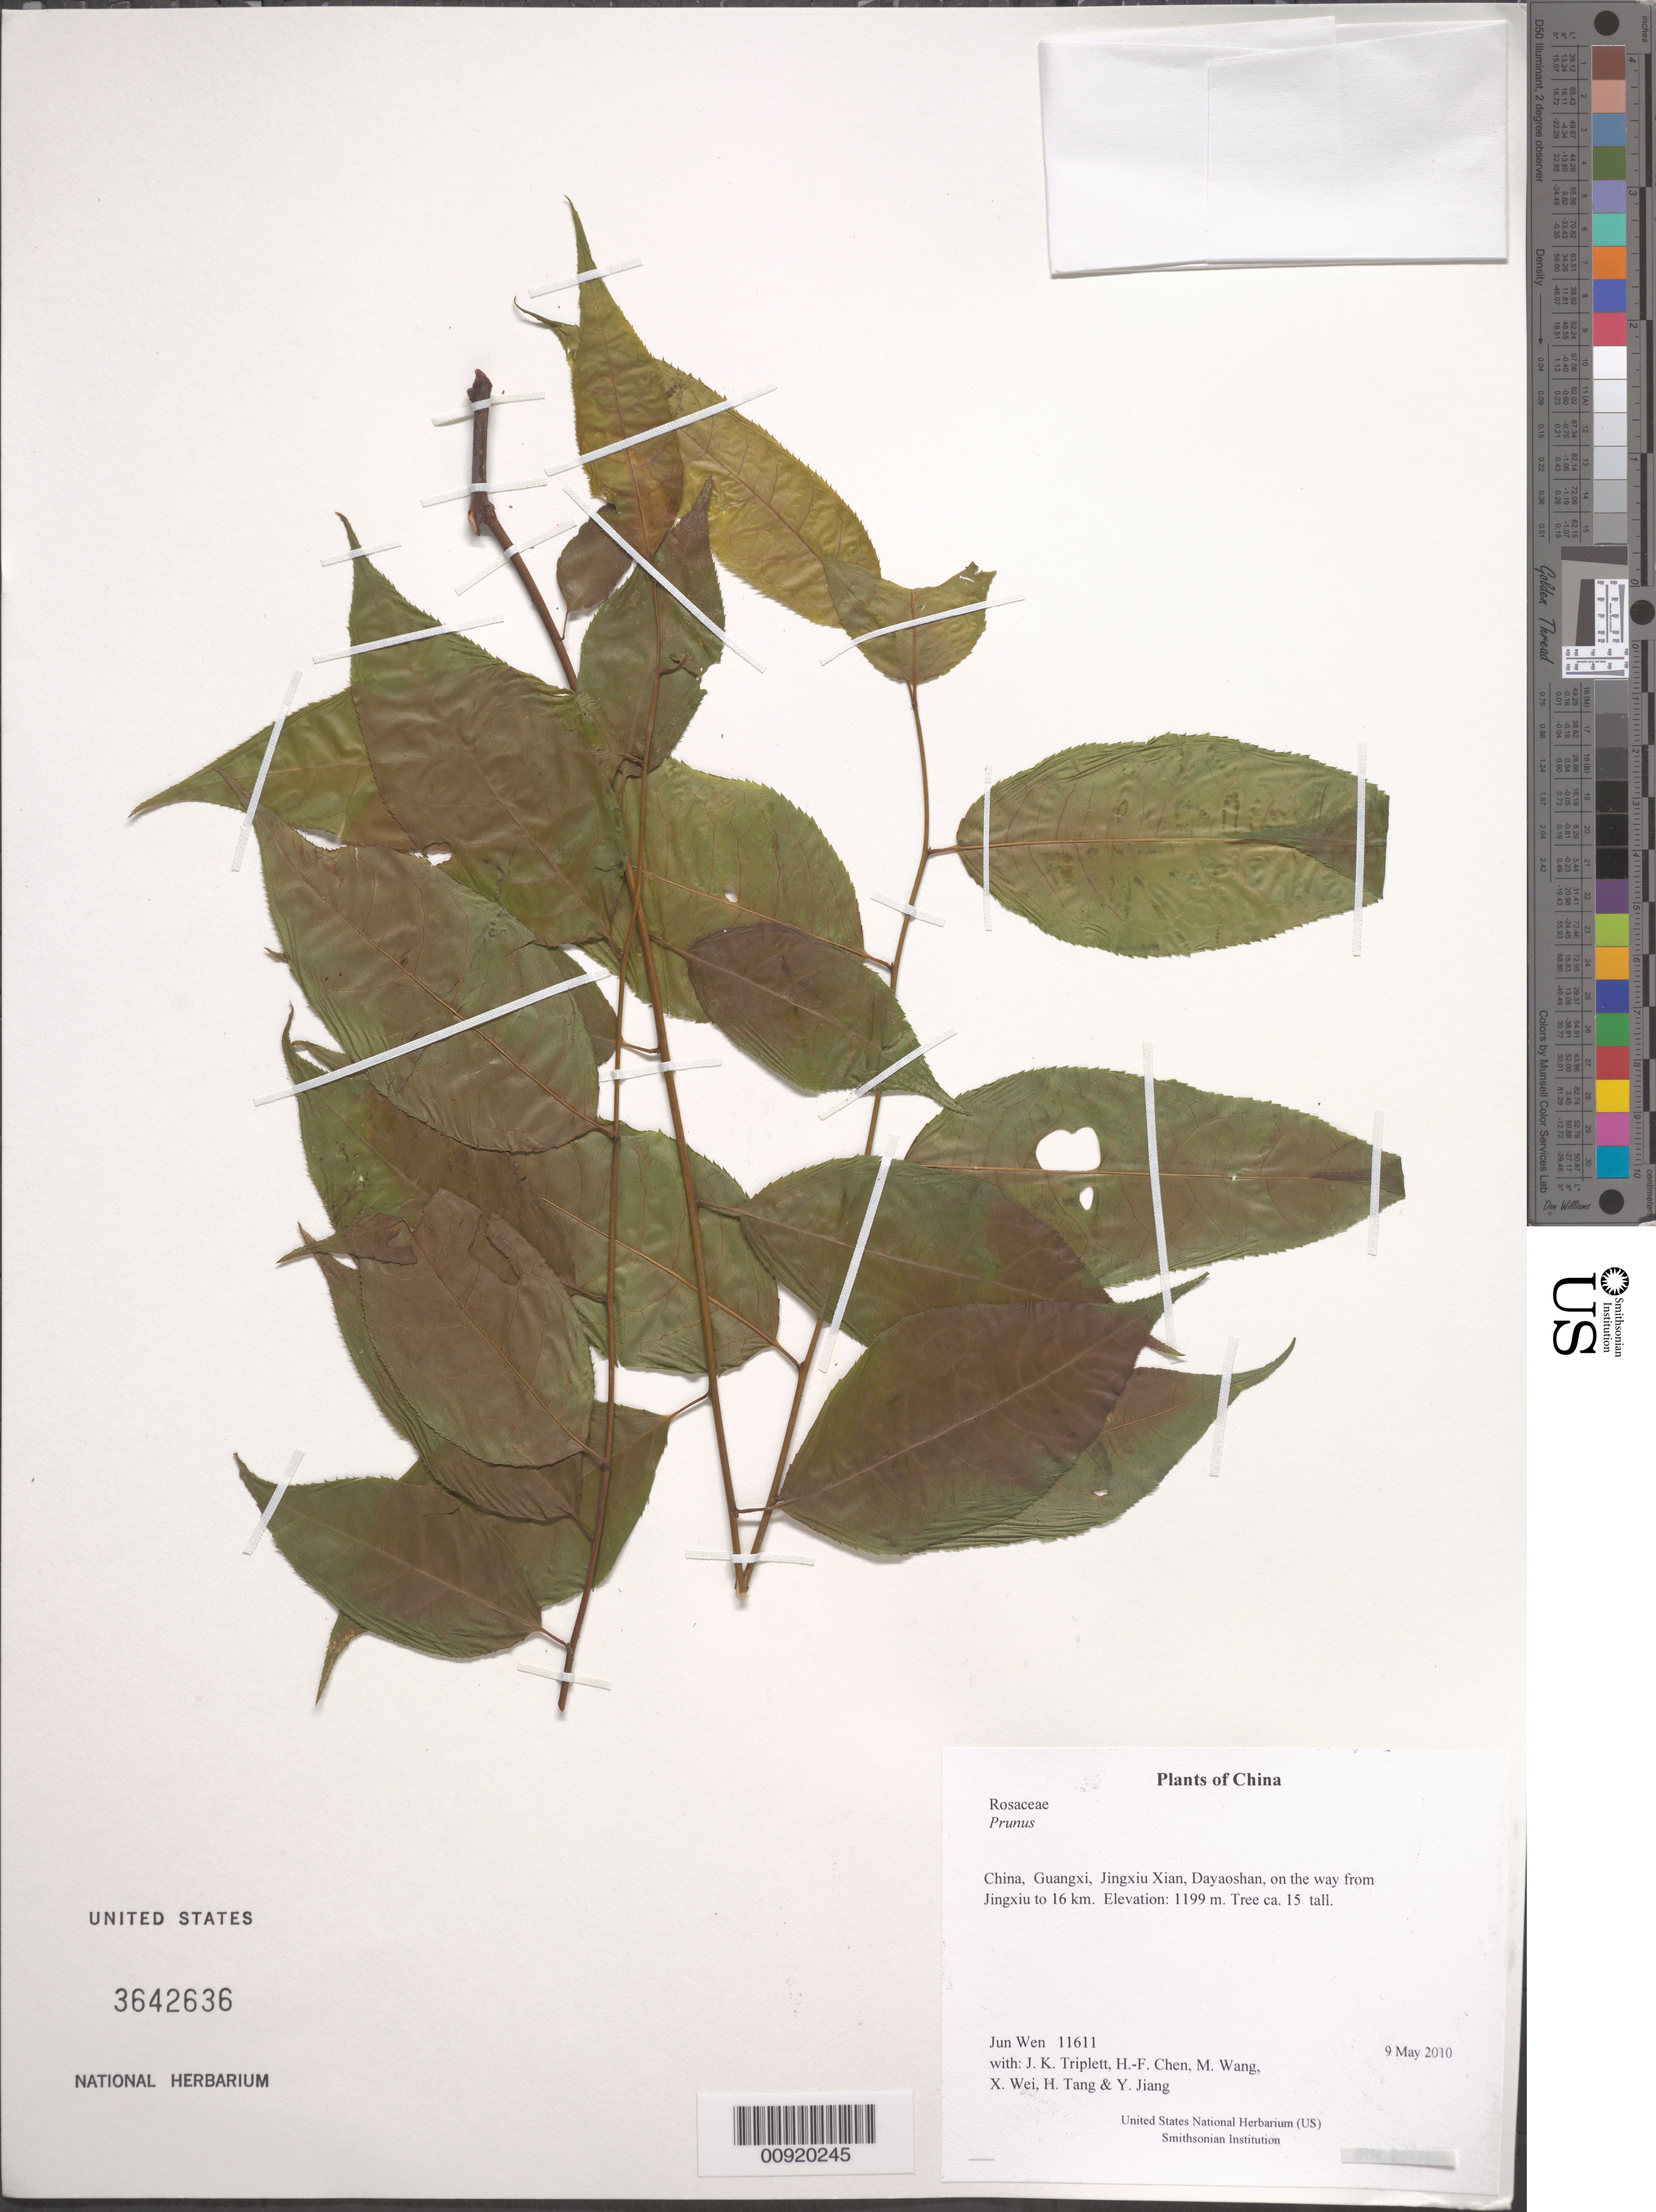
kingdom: Plantae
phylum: Tracheophyta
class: Magnoliopsida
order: Rosales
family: Rosaceae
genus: Prunus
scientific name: Prunus sp.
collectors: J. Wen, J. K. Triplett, H.-F. Chen, M. Wang, X. Wei, H. Tang & Y. Jiang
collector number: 11611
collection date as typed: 9 May 2010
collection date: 2010-05-09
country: China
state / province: Guangxi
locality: Jingxiu Xian, Dayaoshan, on the way from Jingxiu to 16 km.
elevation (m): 1199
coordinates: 24 09.274 N, 110 12.670 E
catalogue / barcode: US 3642636